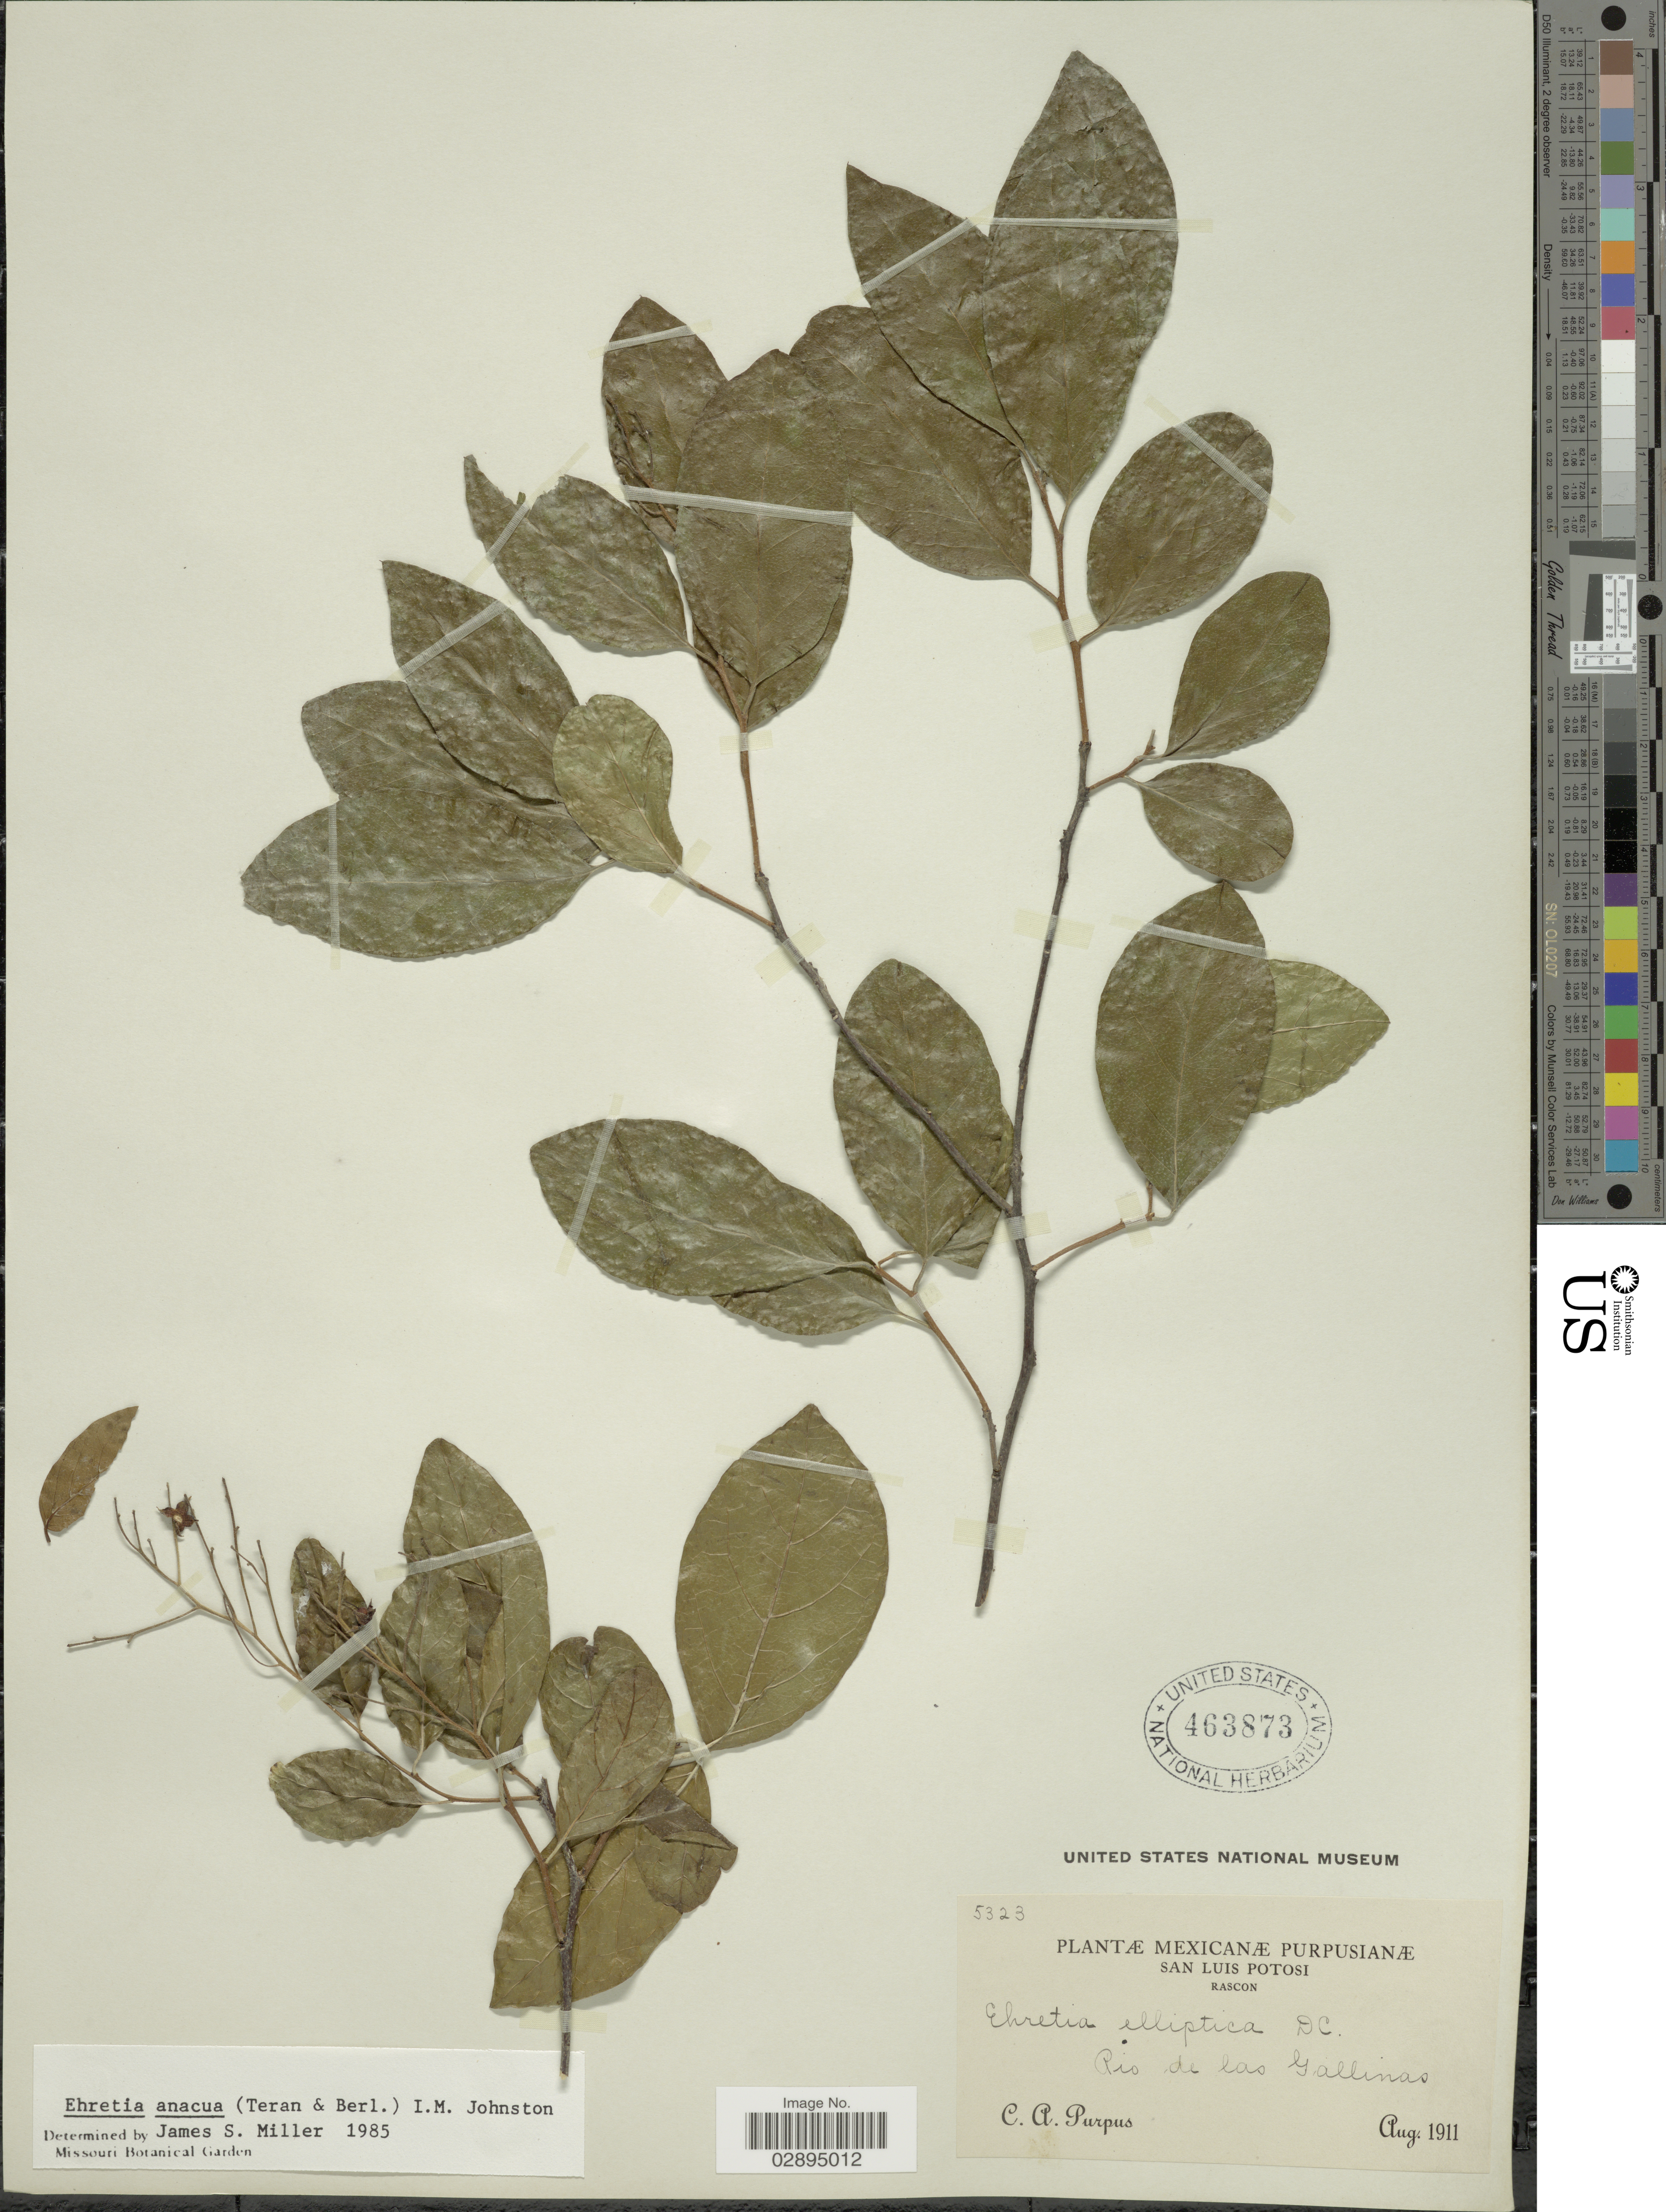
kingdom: Plantae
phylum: Tracheophyta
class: Magnoliopsida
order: Boraginales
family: Ehretiaceae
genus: Ehretia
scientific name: Ehretia anacua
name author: (Terán & Berland.) I.M. Johnst.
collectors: C. A. Purpus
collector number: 5323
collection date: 1911-08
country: Mexico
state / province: San Luis Potosí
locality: Rascon. Rio de las Gallinas.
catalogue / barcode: US 463873